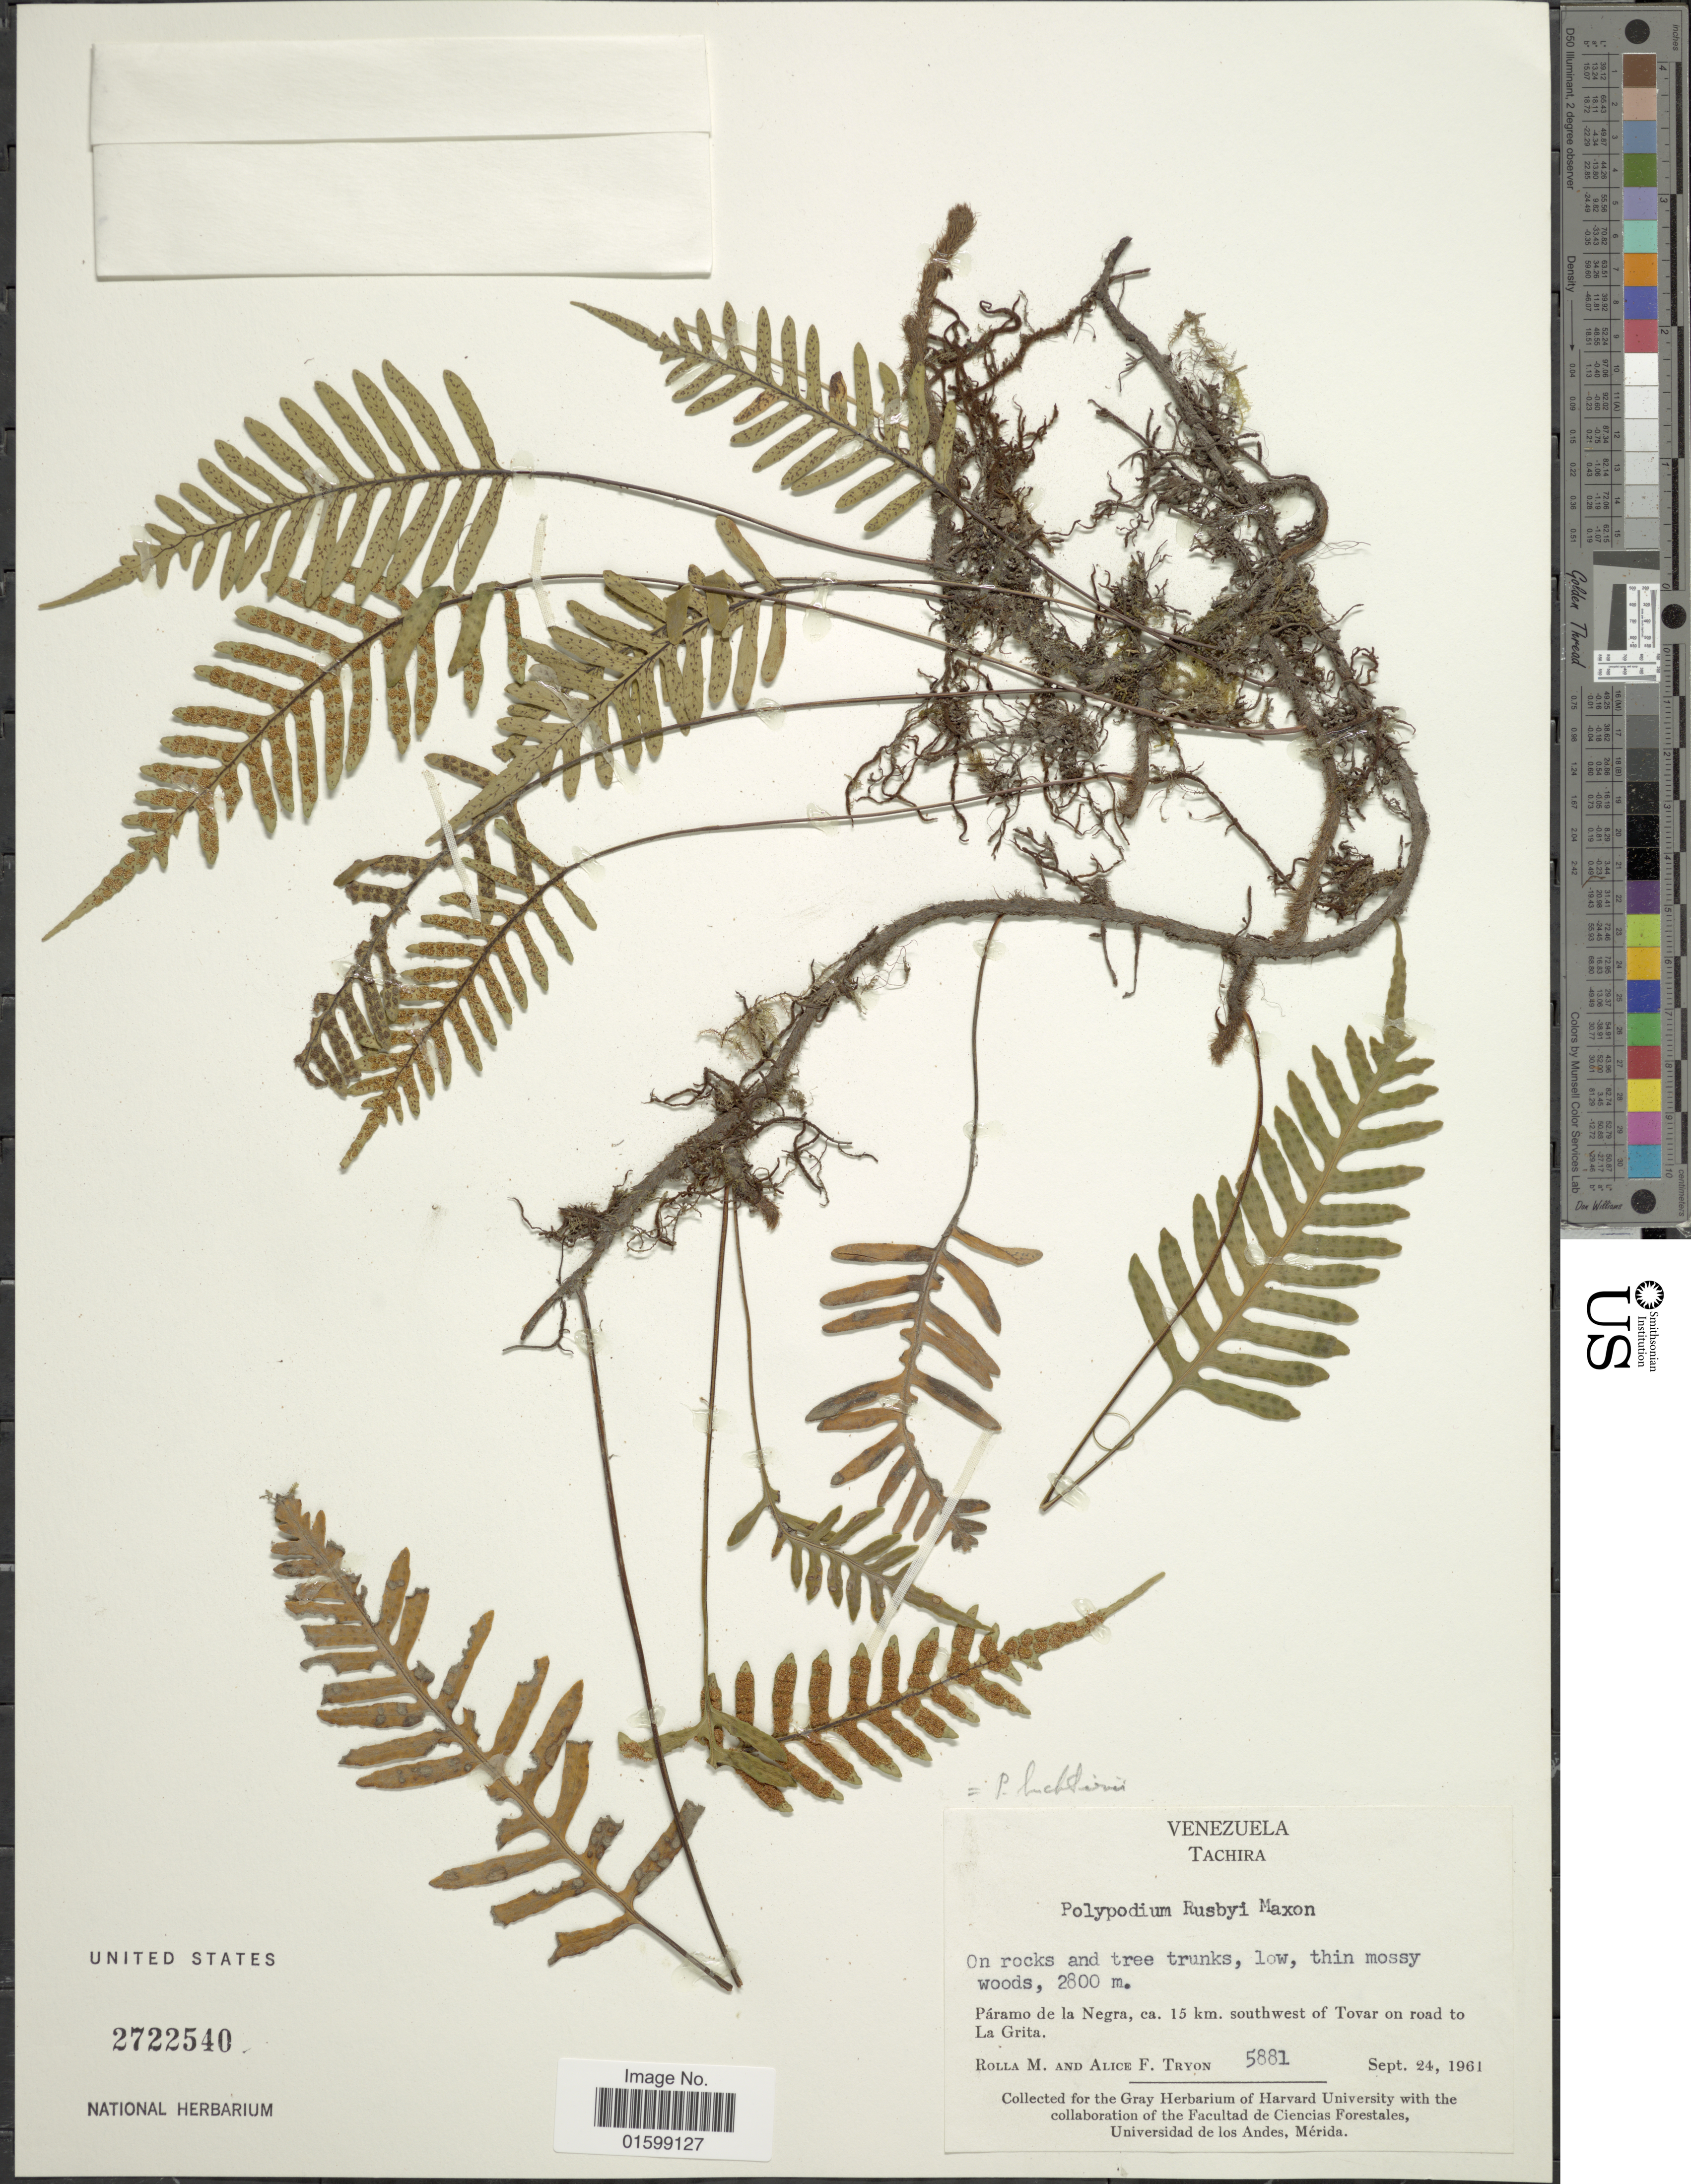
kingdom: Plantae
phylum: Tracheophyta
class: Polypodiopsida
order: Polypodiales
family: Polypodiaceae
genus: Pleopeltis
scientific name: Pleopeltis buchtienii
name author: (Christ & Rosenst.) A.R. Sm.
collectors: R. M. Tryon & A. F. Tryon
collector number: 5881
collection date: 1961-09-24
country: Venezuela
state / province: Tachira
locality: On rocks and tree trunks, low thin mossy woods, Párama de la Negra, ca. 15 km. southwest of Tovar on road to La Grita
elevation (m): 2800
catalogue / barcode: US 2722540